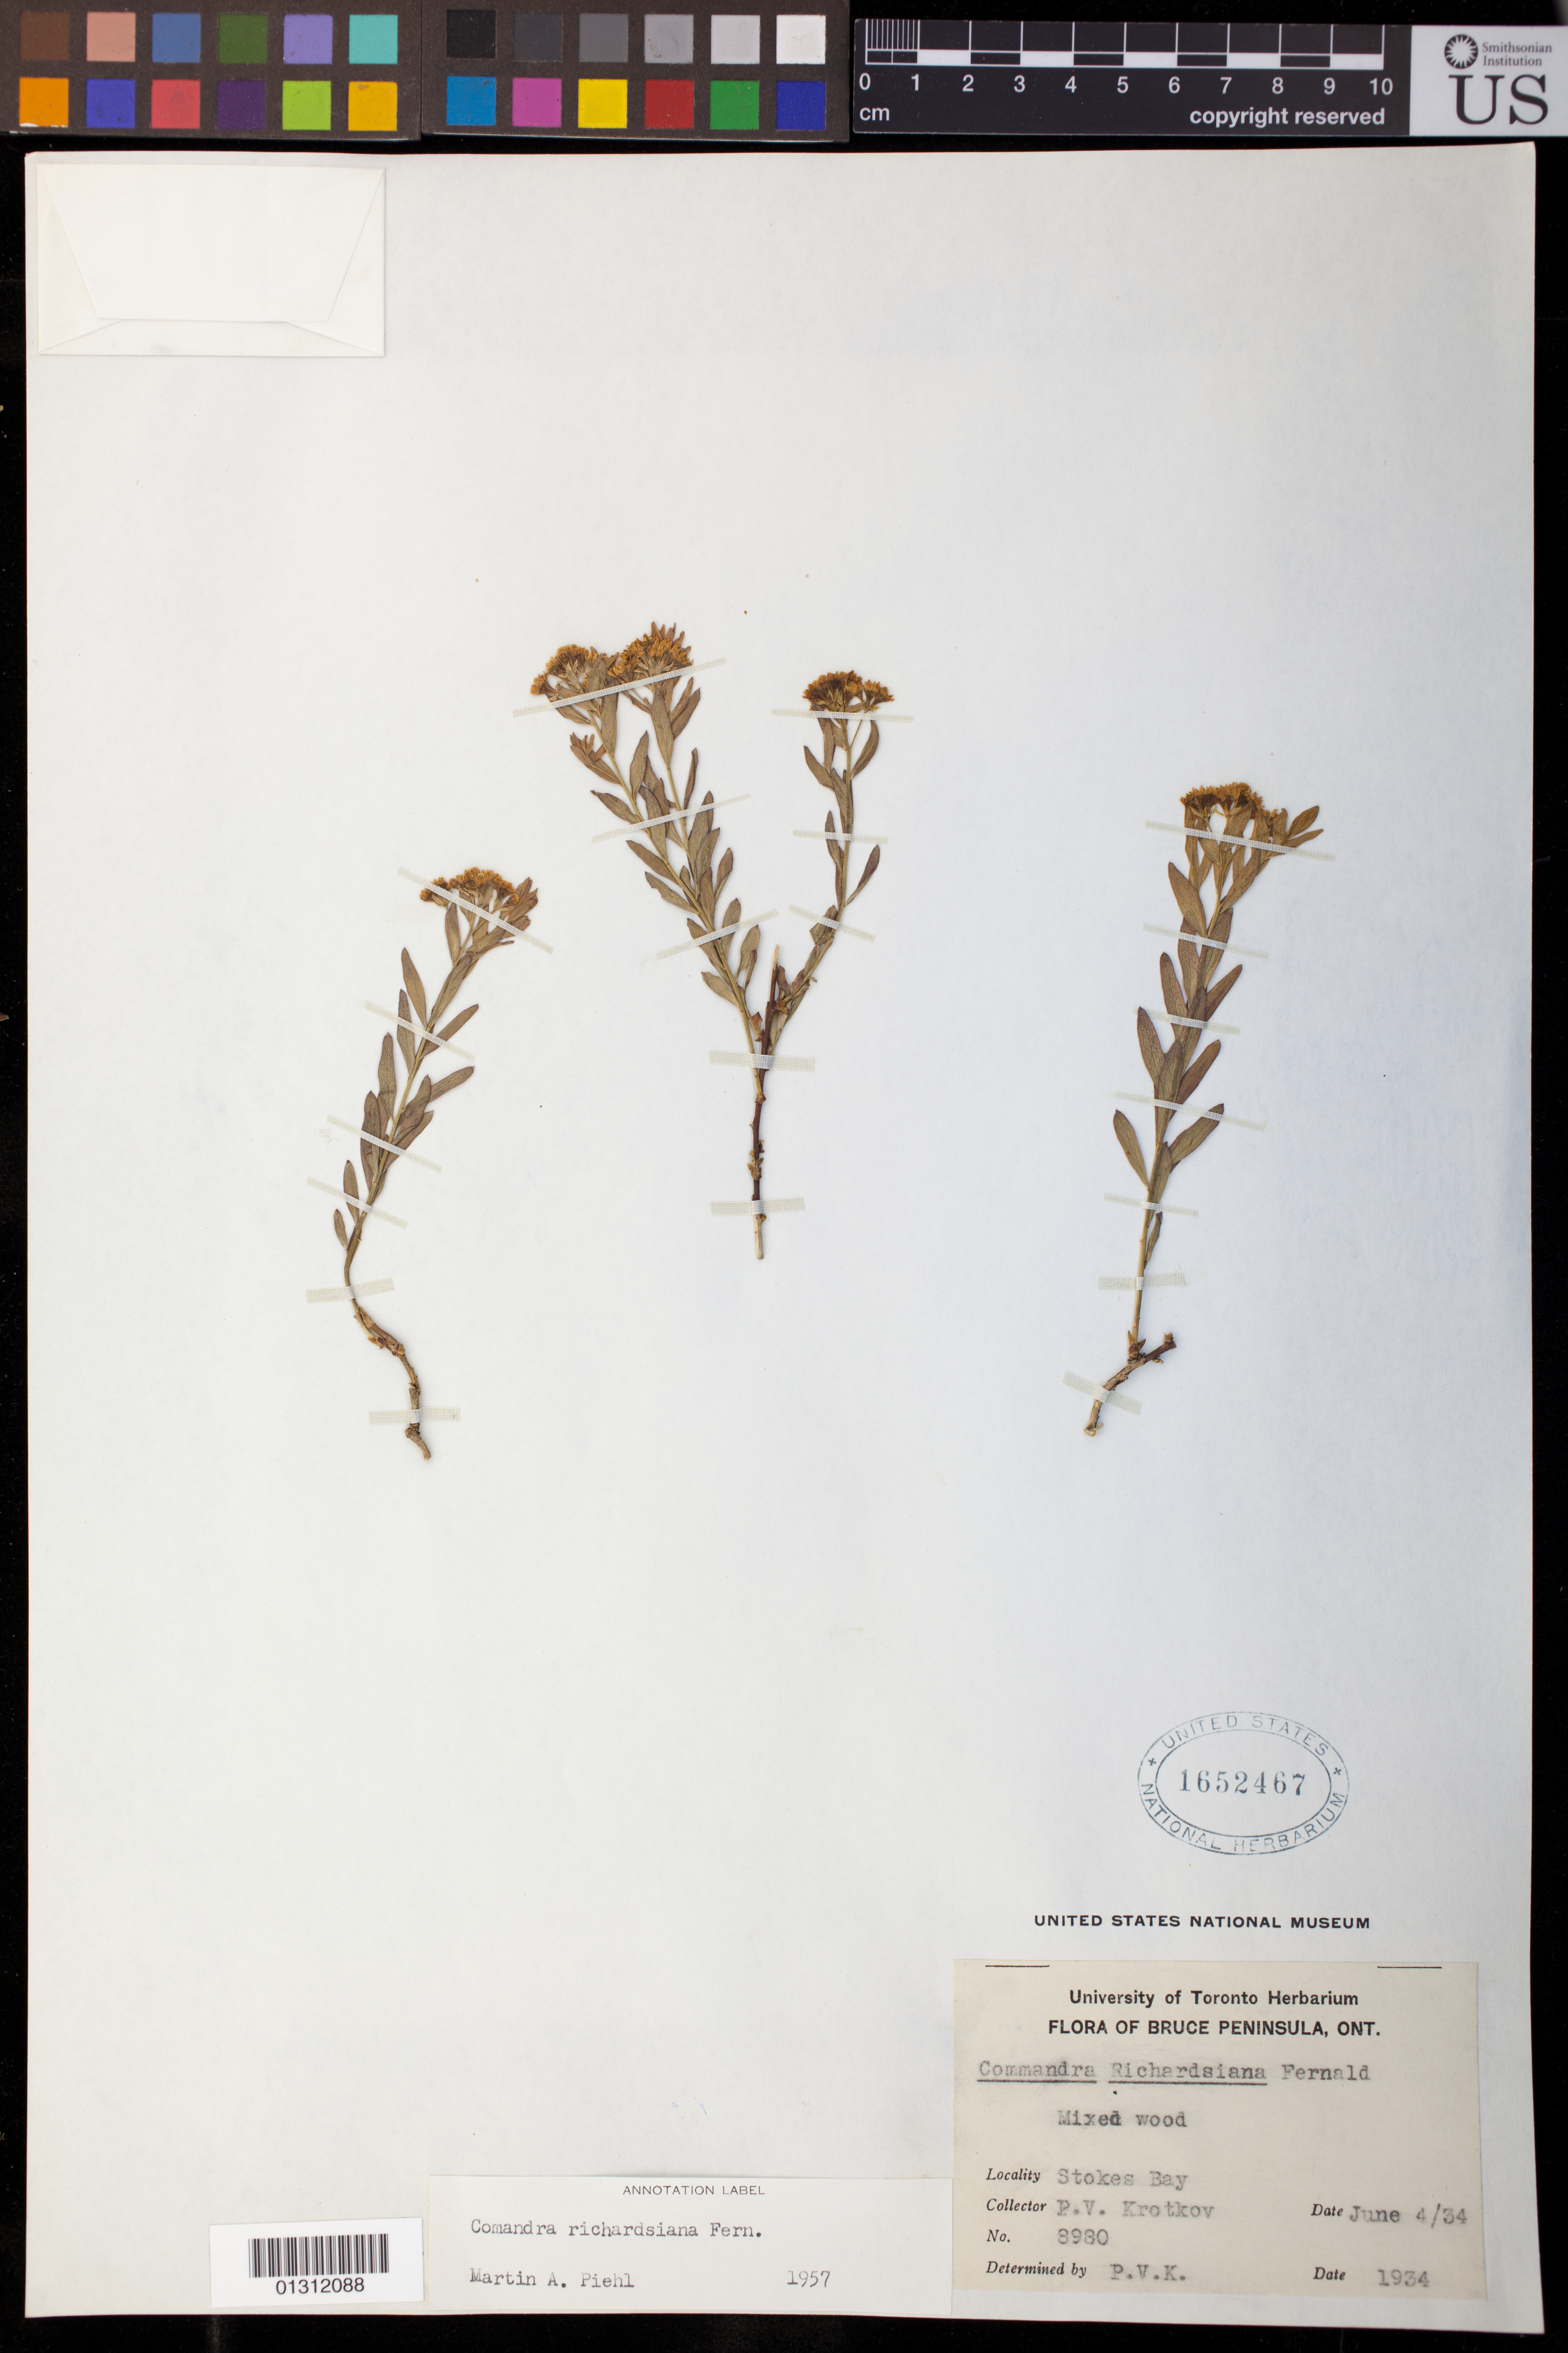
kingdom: Plantae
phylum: Tracheophyta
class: Magnoliopsida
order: Santalales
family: Comandraceae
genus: Comandra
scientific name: Comandra richardsiana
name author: Fernald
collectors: P. V. Krotkov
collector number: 8980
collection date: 1934-06-04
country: Canada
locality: Bruce Peninsula, Stokes Bay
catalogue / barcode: US 1652467